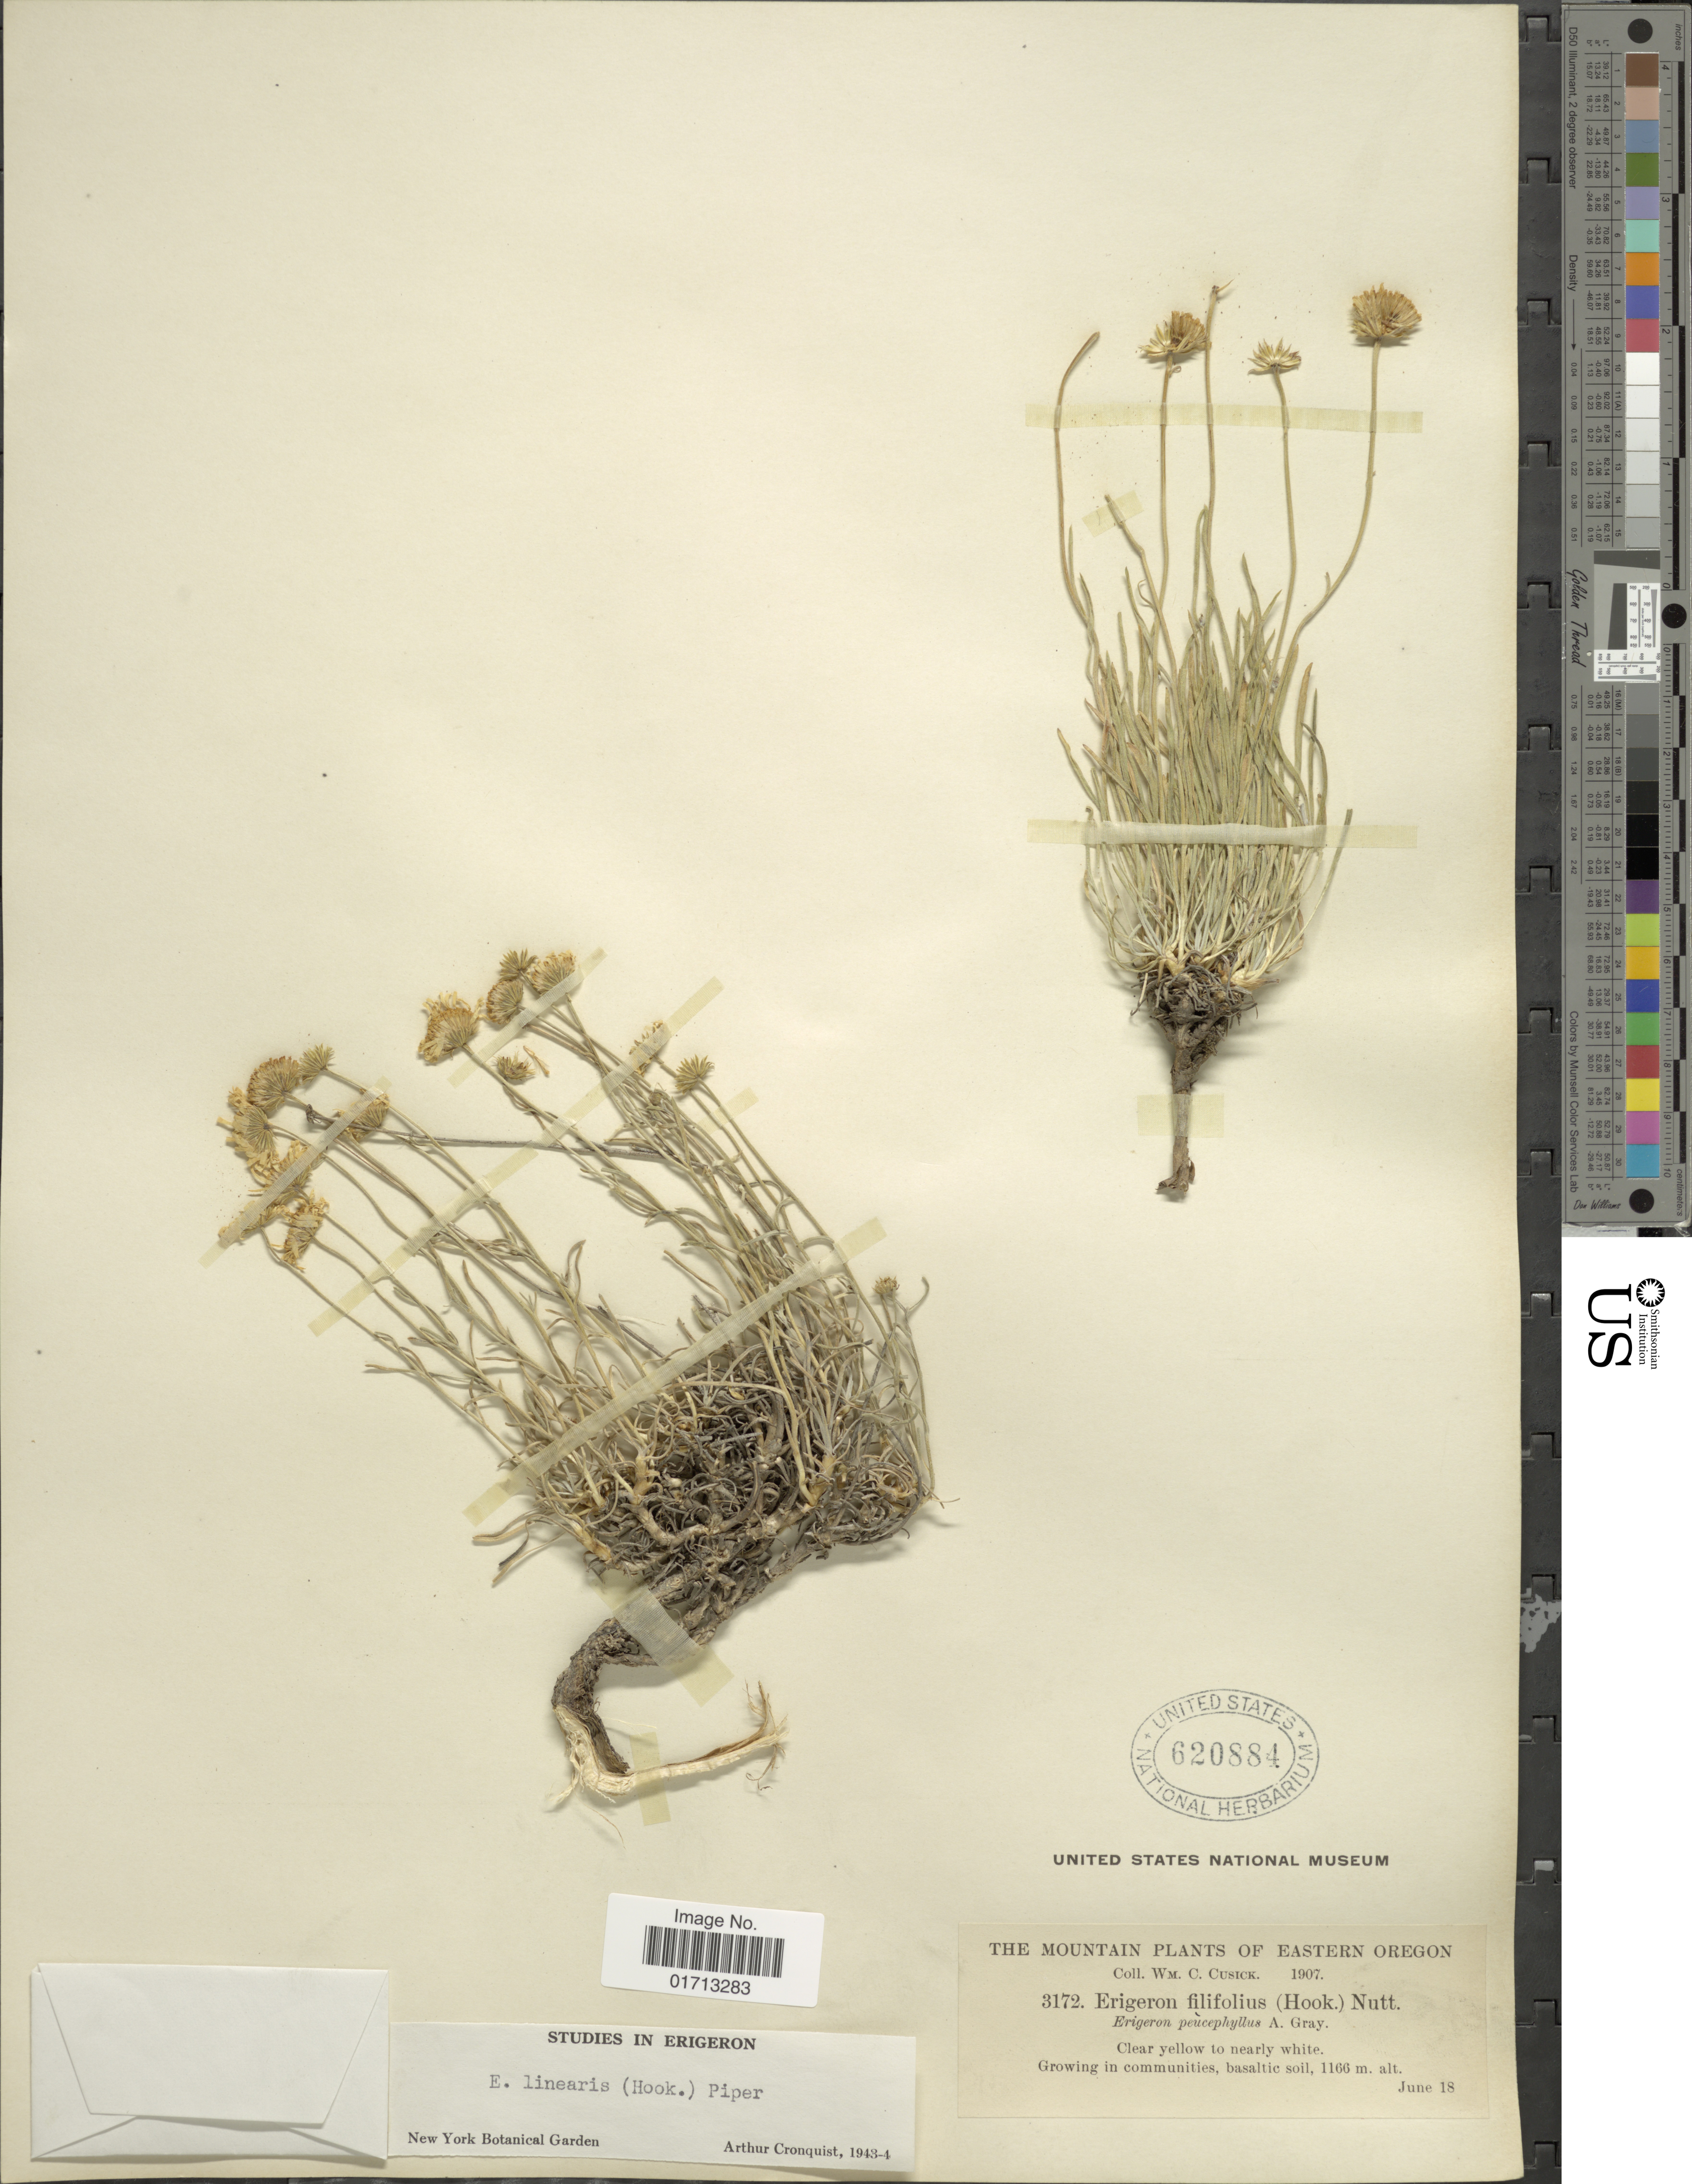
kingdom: Plantae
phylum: Tracheophyta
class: Magnoliopsida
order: Asterales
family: Asteraceae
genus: Erigeron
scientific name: Erigeron linearis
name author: (Hook.) Piper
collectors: W. C. Cusick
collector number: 3172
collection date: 1907-06-18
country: United States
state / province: Oregon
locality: Mountain of Eastern Oregon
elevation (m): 1166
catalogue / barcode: US 620884